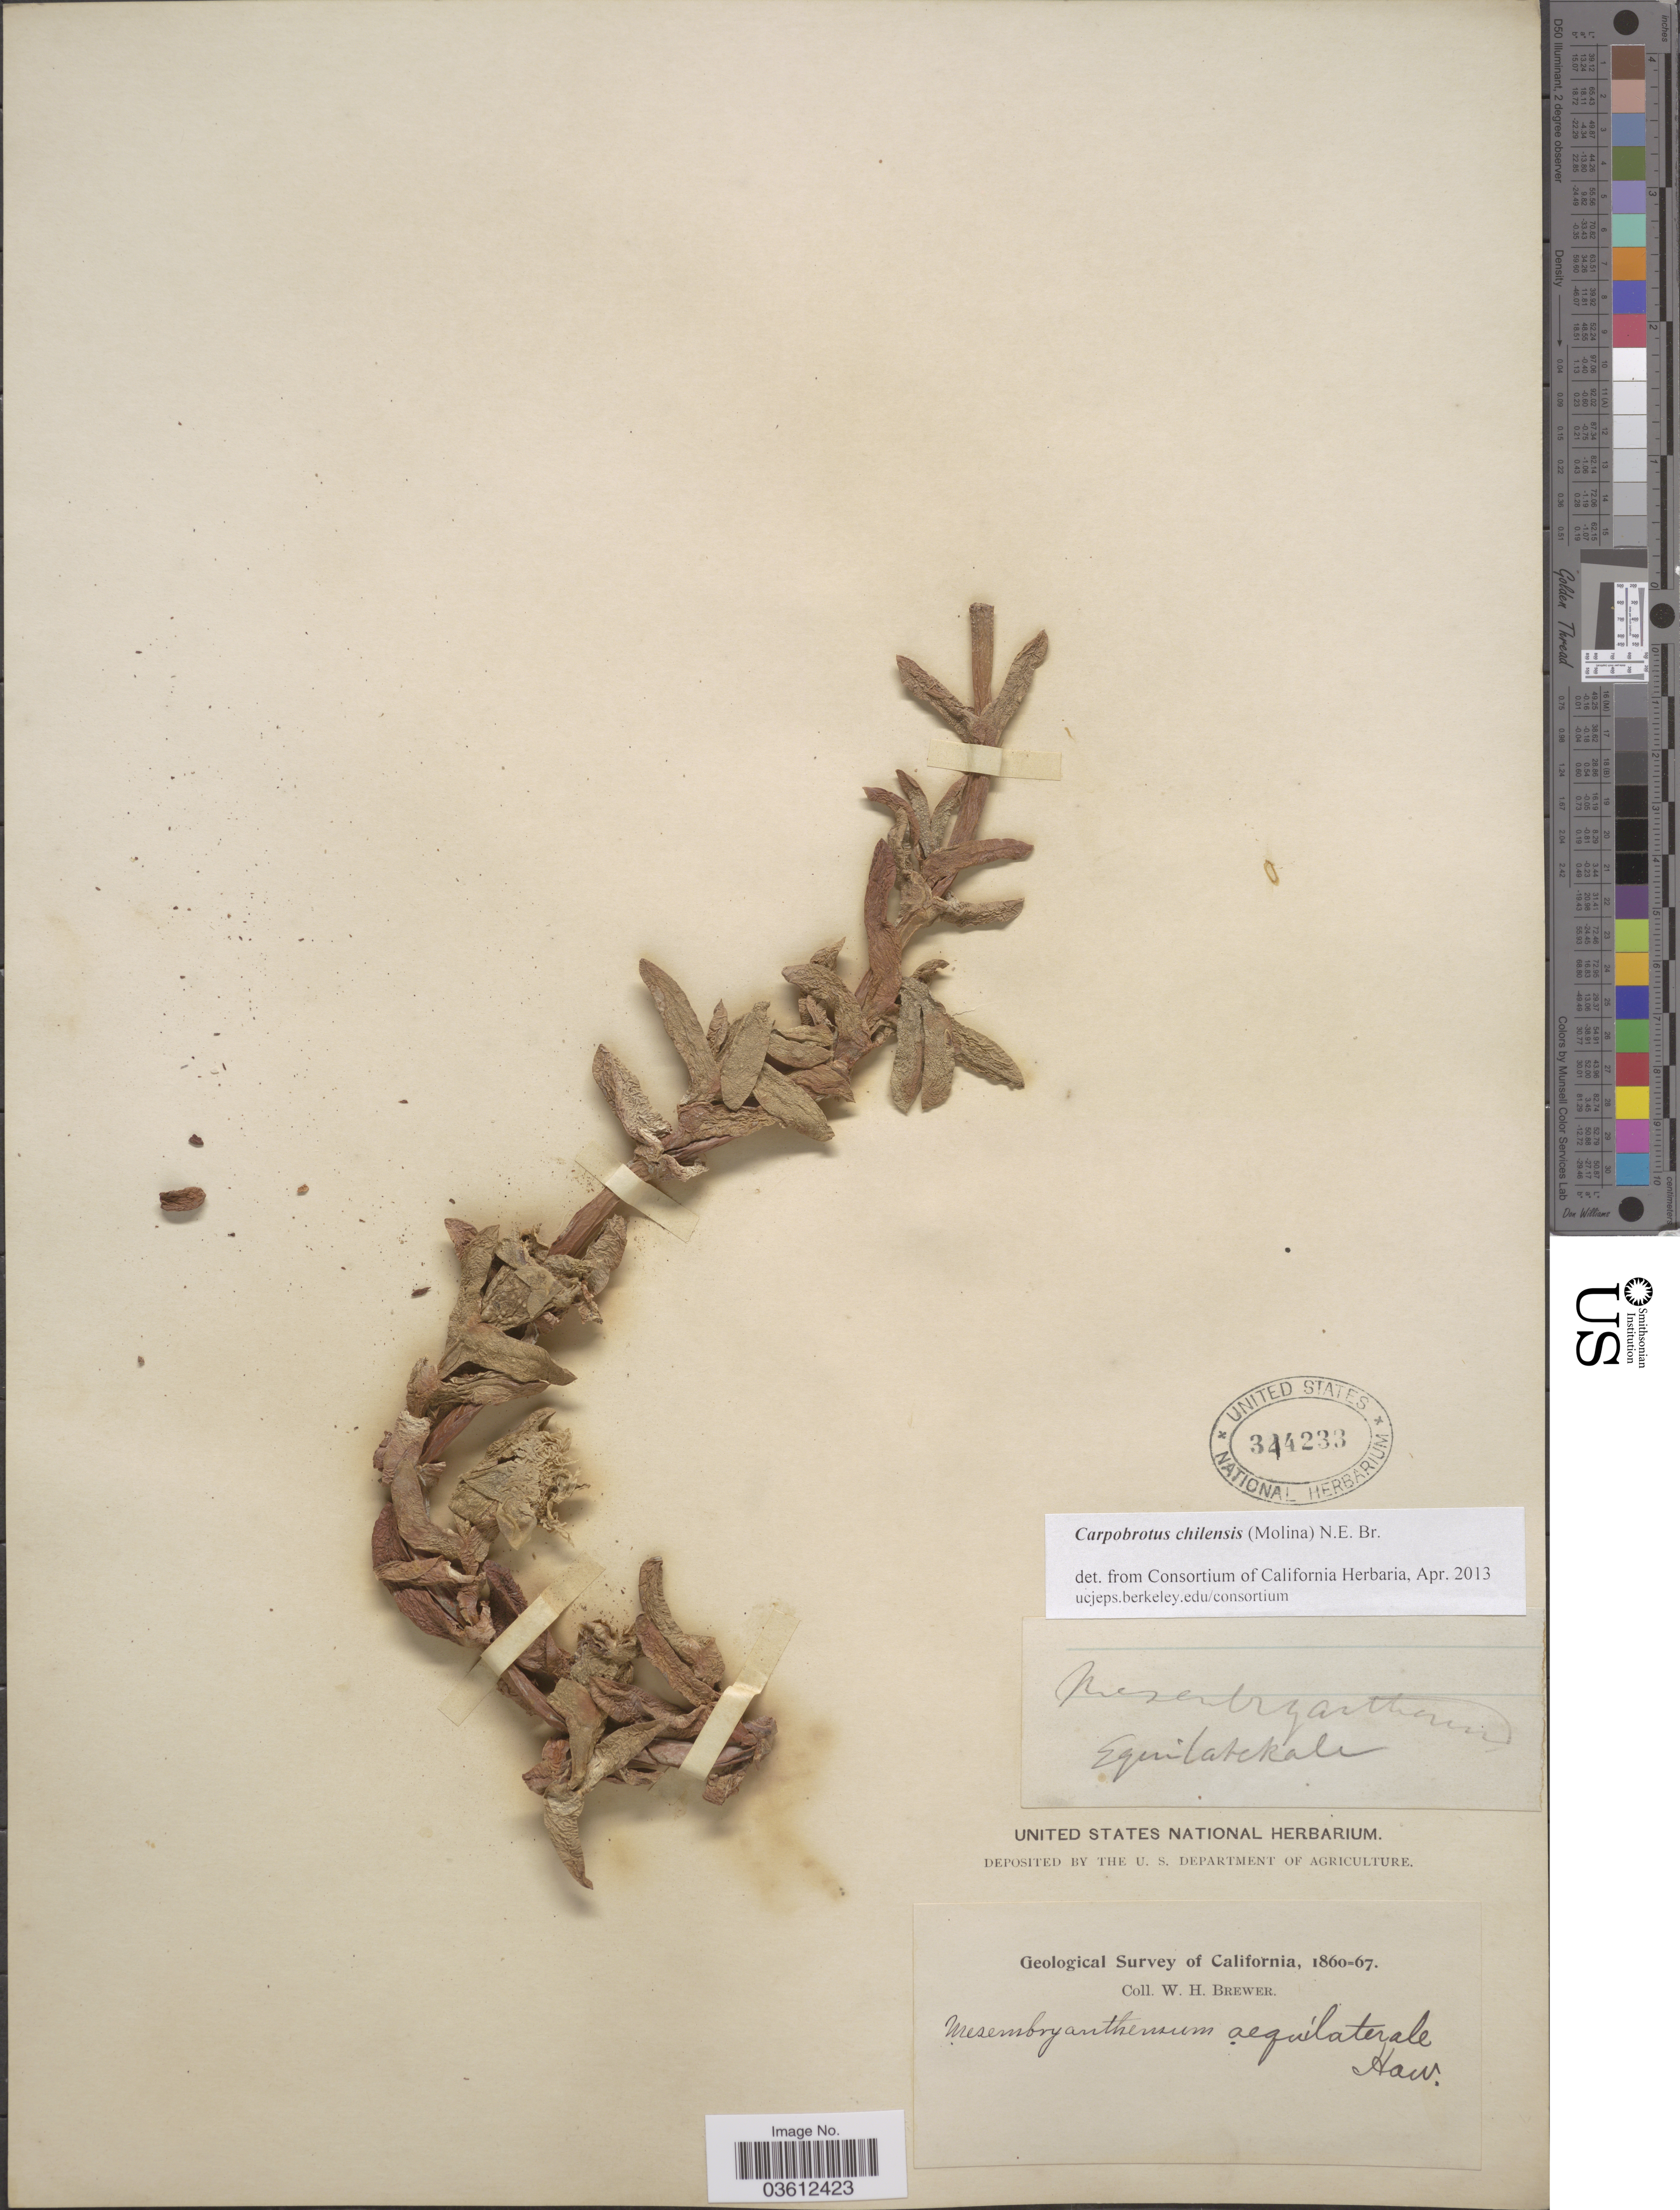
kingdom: Plantae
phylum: Tracheophyta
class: Magnoliopsida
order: Caryophyllales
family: Aizoaceae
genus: Carpobrotus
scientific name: Carpobrotus chilensis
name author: (Molina) N.E. Br.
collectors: W. H. Brewer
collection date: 1860/1867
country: United States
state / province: California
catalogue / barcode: US 344233